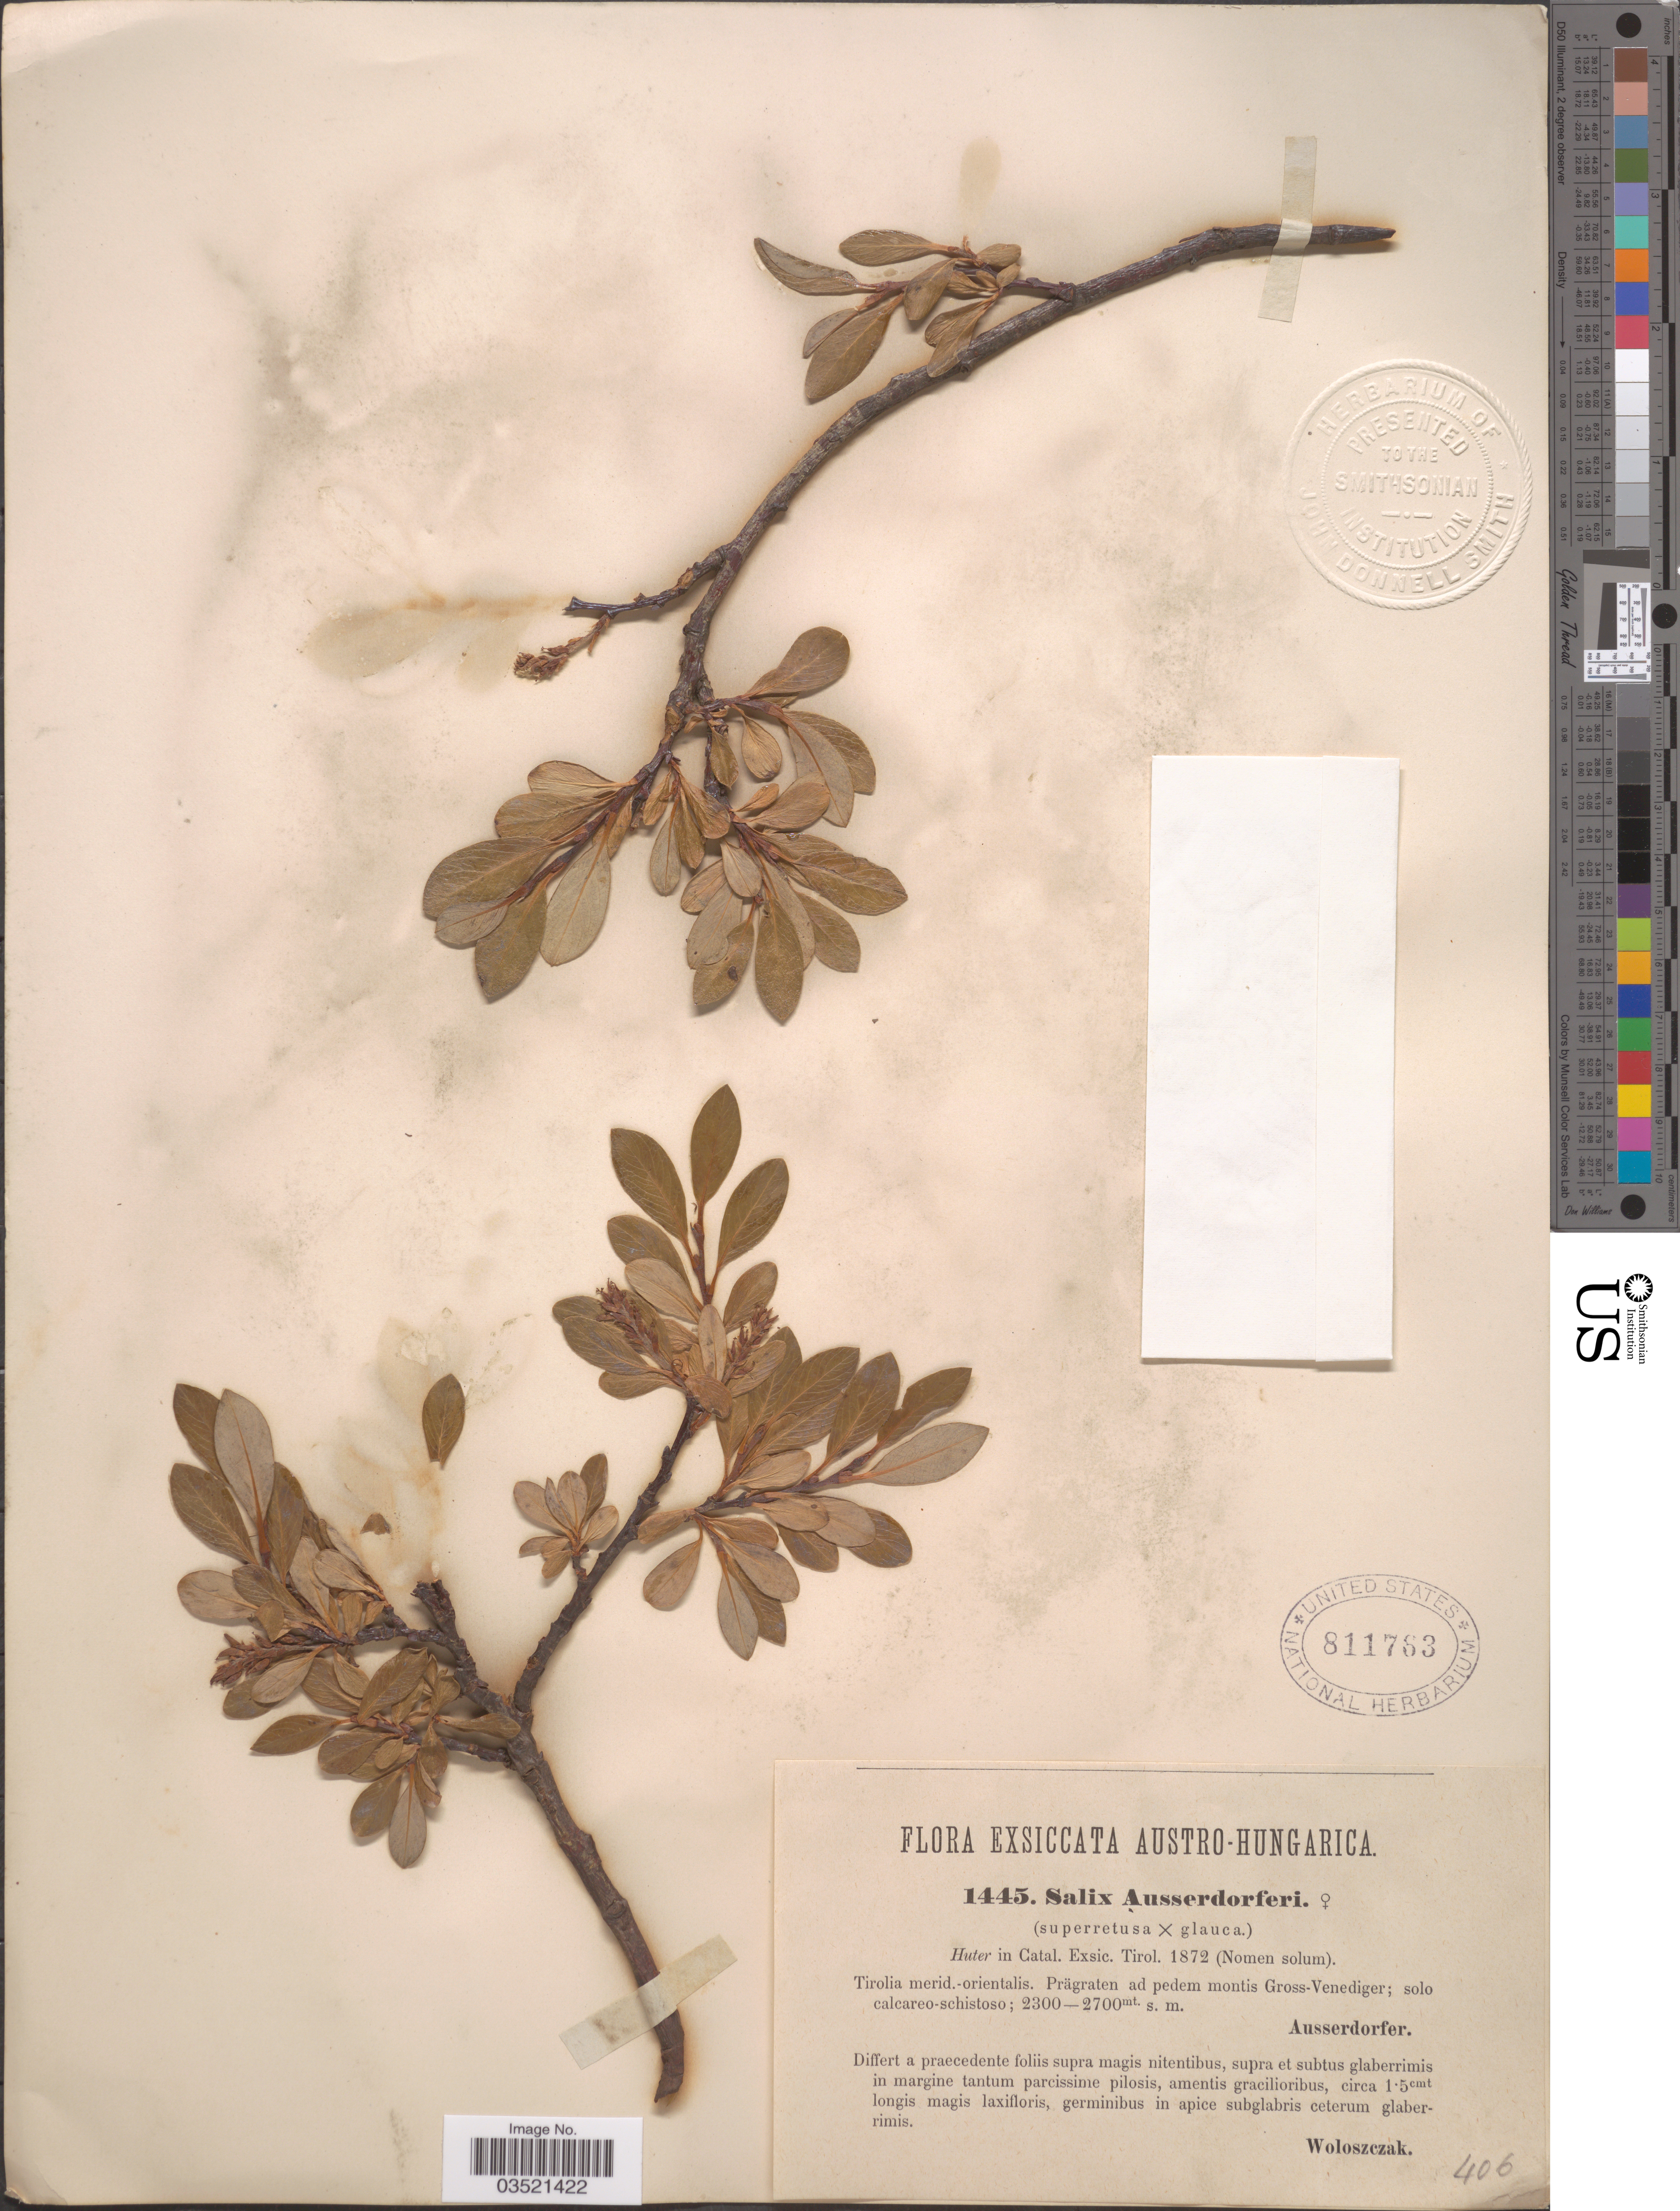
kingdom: Plantae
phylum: Tracheophyta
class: Magnoliopsida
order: Malpighiales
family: Salicaceae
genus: Salix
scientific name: Salix ausserdorferii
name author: Huter ex A. Kern.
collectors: Ausserdorfer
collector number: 1445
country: Austria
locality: Austro-Hungarica. Tirolia merid.-orientalis. Prägraten ad pedem montis Gross-Venediger.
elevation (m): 2300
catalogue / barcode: US 811763